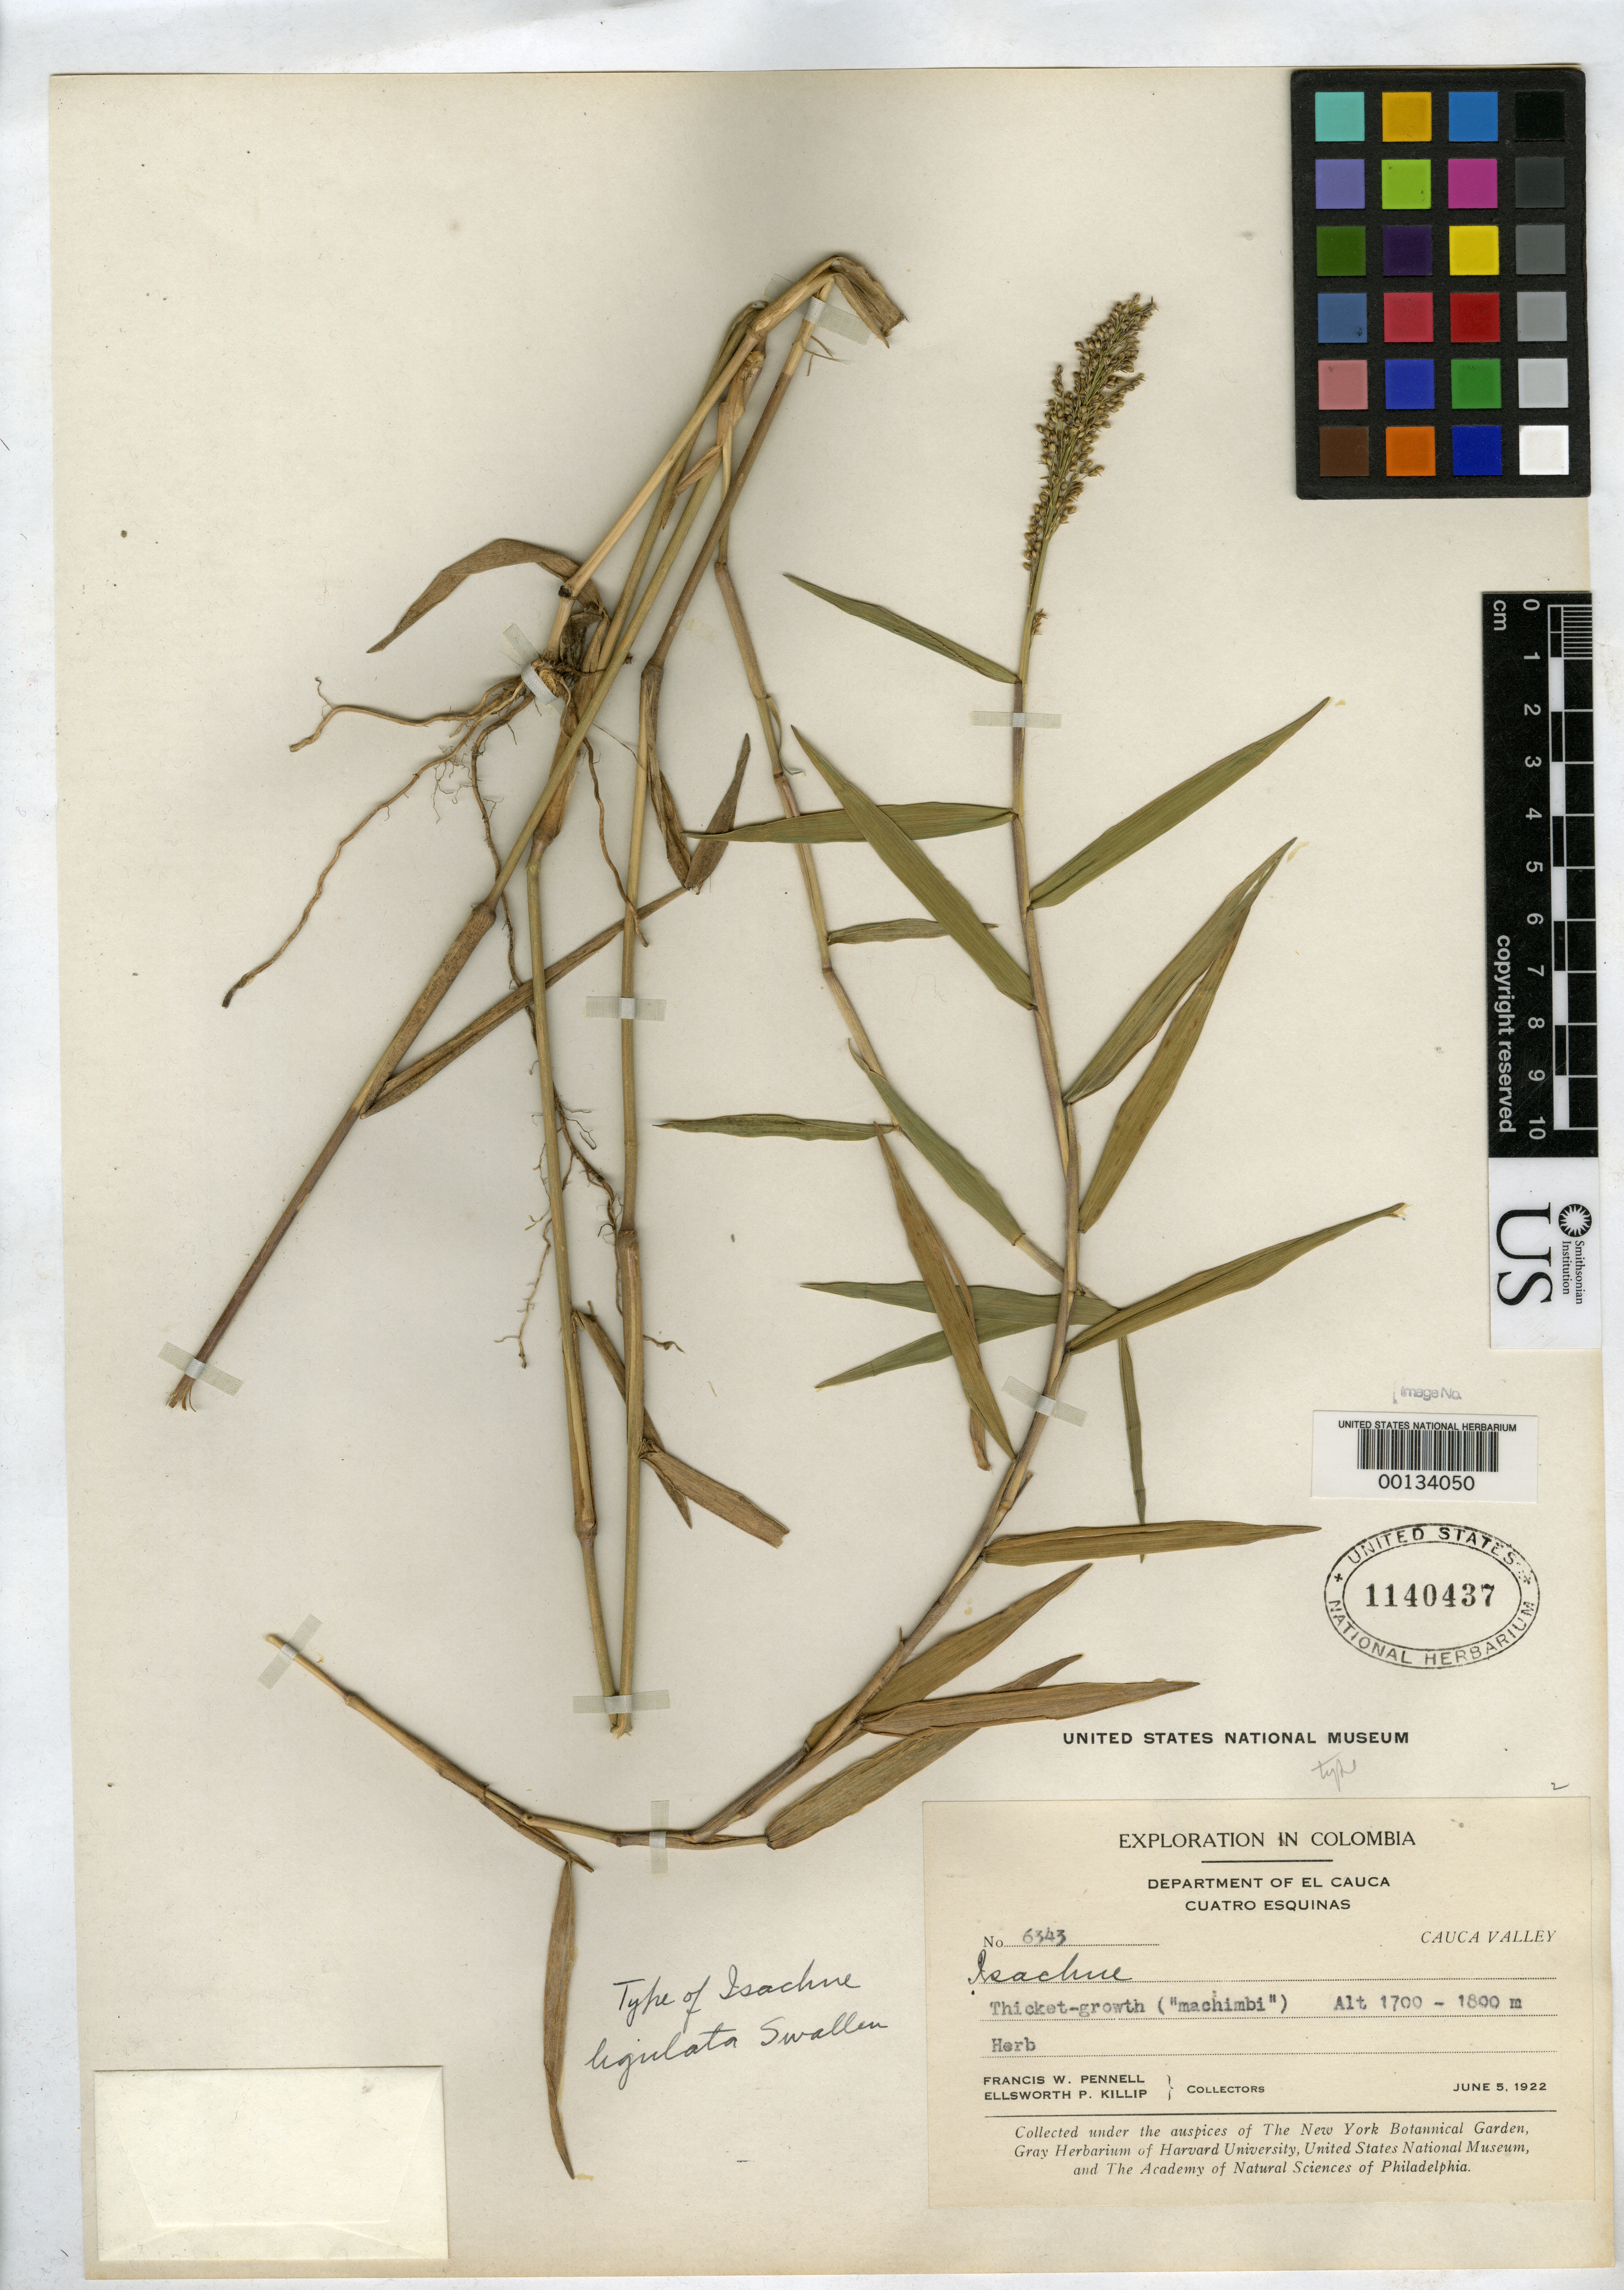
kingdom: Plantae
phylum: Tracheophyta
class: Liliopsida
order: Poales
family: Poaceae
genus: Isachne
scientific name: Isachne ligulata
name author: Swallen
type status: Holotype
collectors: F. W. Pennell & E. P. Killip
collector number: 6343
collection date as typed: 05 Jun 1922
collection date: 1922-06-05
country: Colombia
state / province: Cauca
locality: Cauca Valley, Cuatro Esquinas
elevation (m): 1700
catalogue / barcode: US 1140437